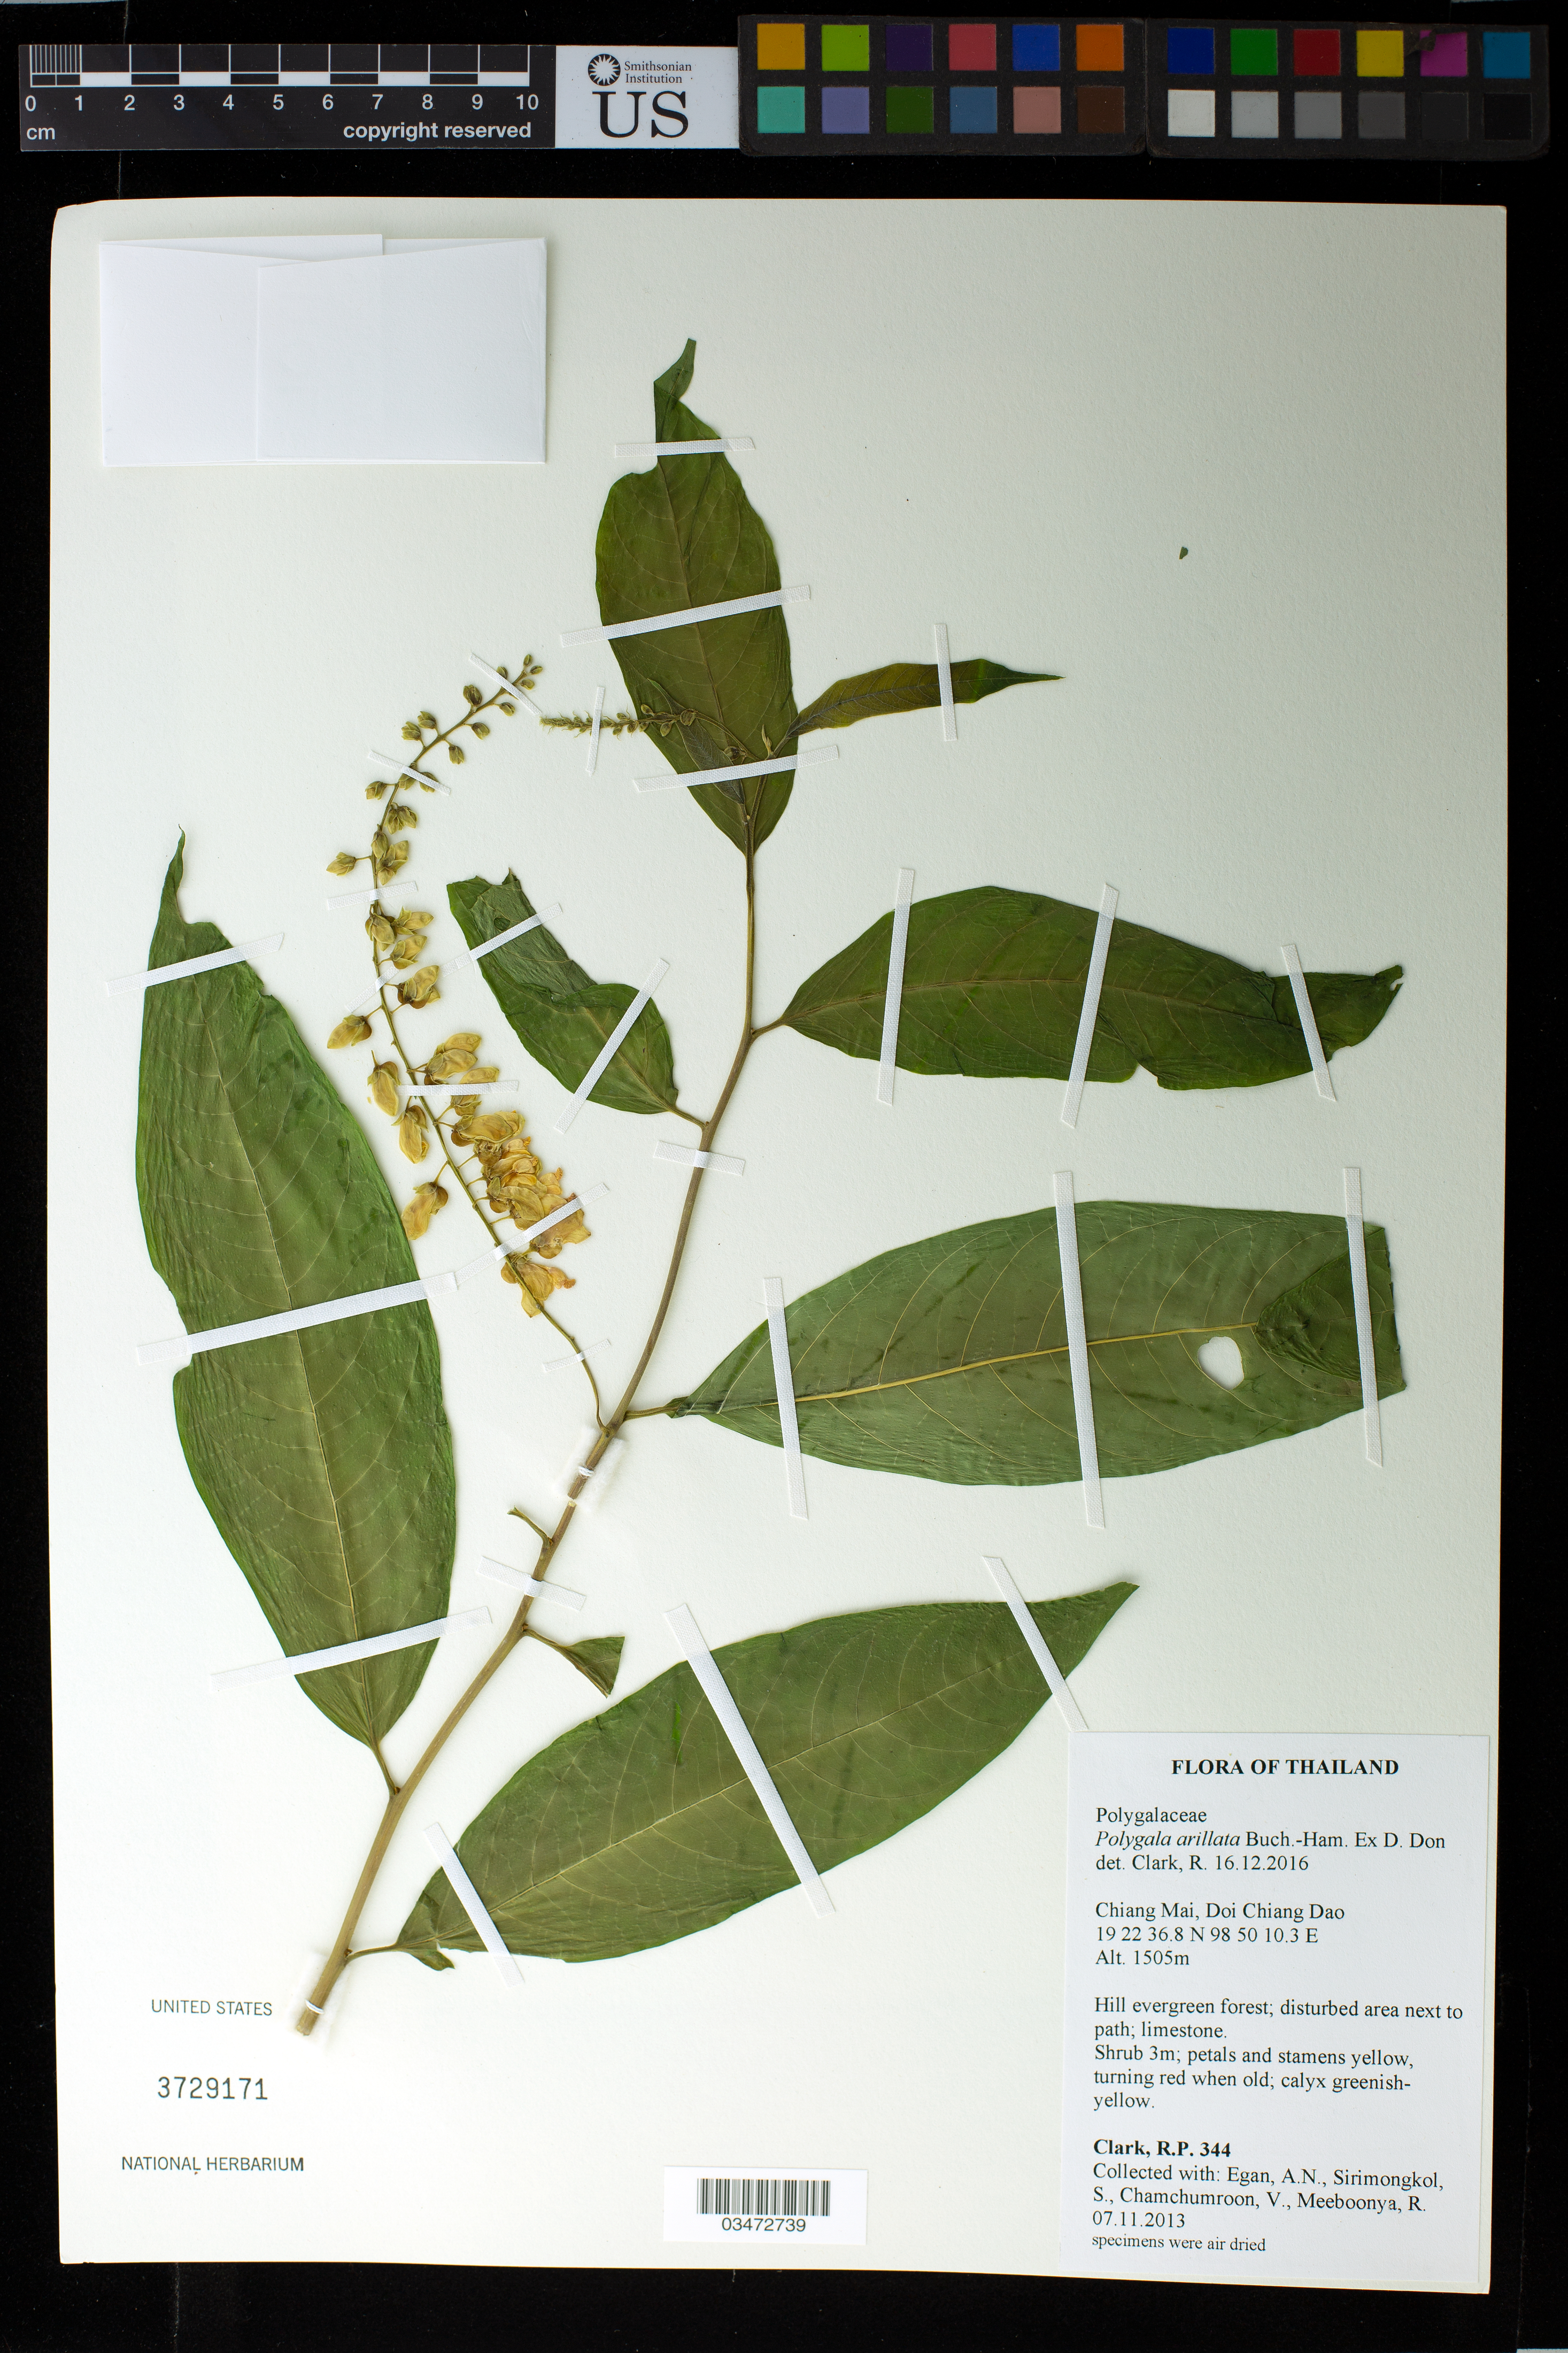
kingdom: Plantae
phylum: Tracheophyta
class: Magnoliopsida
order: Fabales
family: Polygalaceae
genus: Polygala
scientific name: Polygala arillata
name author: Buch.-Ham. ex D. Don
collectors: R. P. Clark, A. N. Egan, S. Sirimongkol, V. Chamchumroon & R. Meeboonya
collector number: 344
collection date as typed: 27 Oct 2013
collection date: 2013-10-27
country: Thailand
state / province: Chiang Mai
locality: Chiang Mai, Doi Chiang Dao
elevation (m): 1505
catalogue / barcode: US 3729171